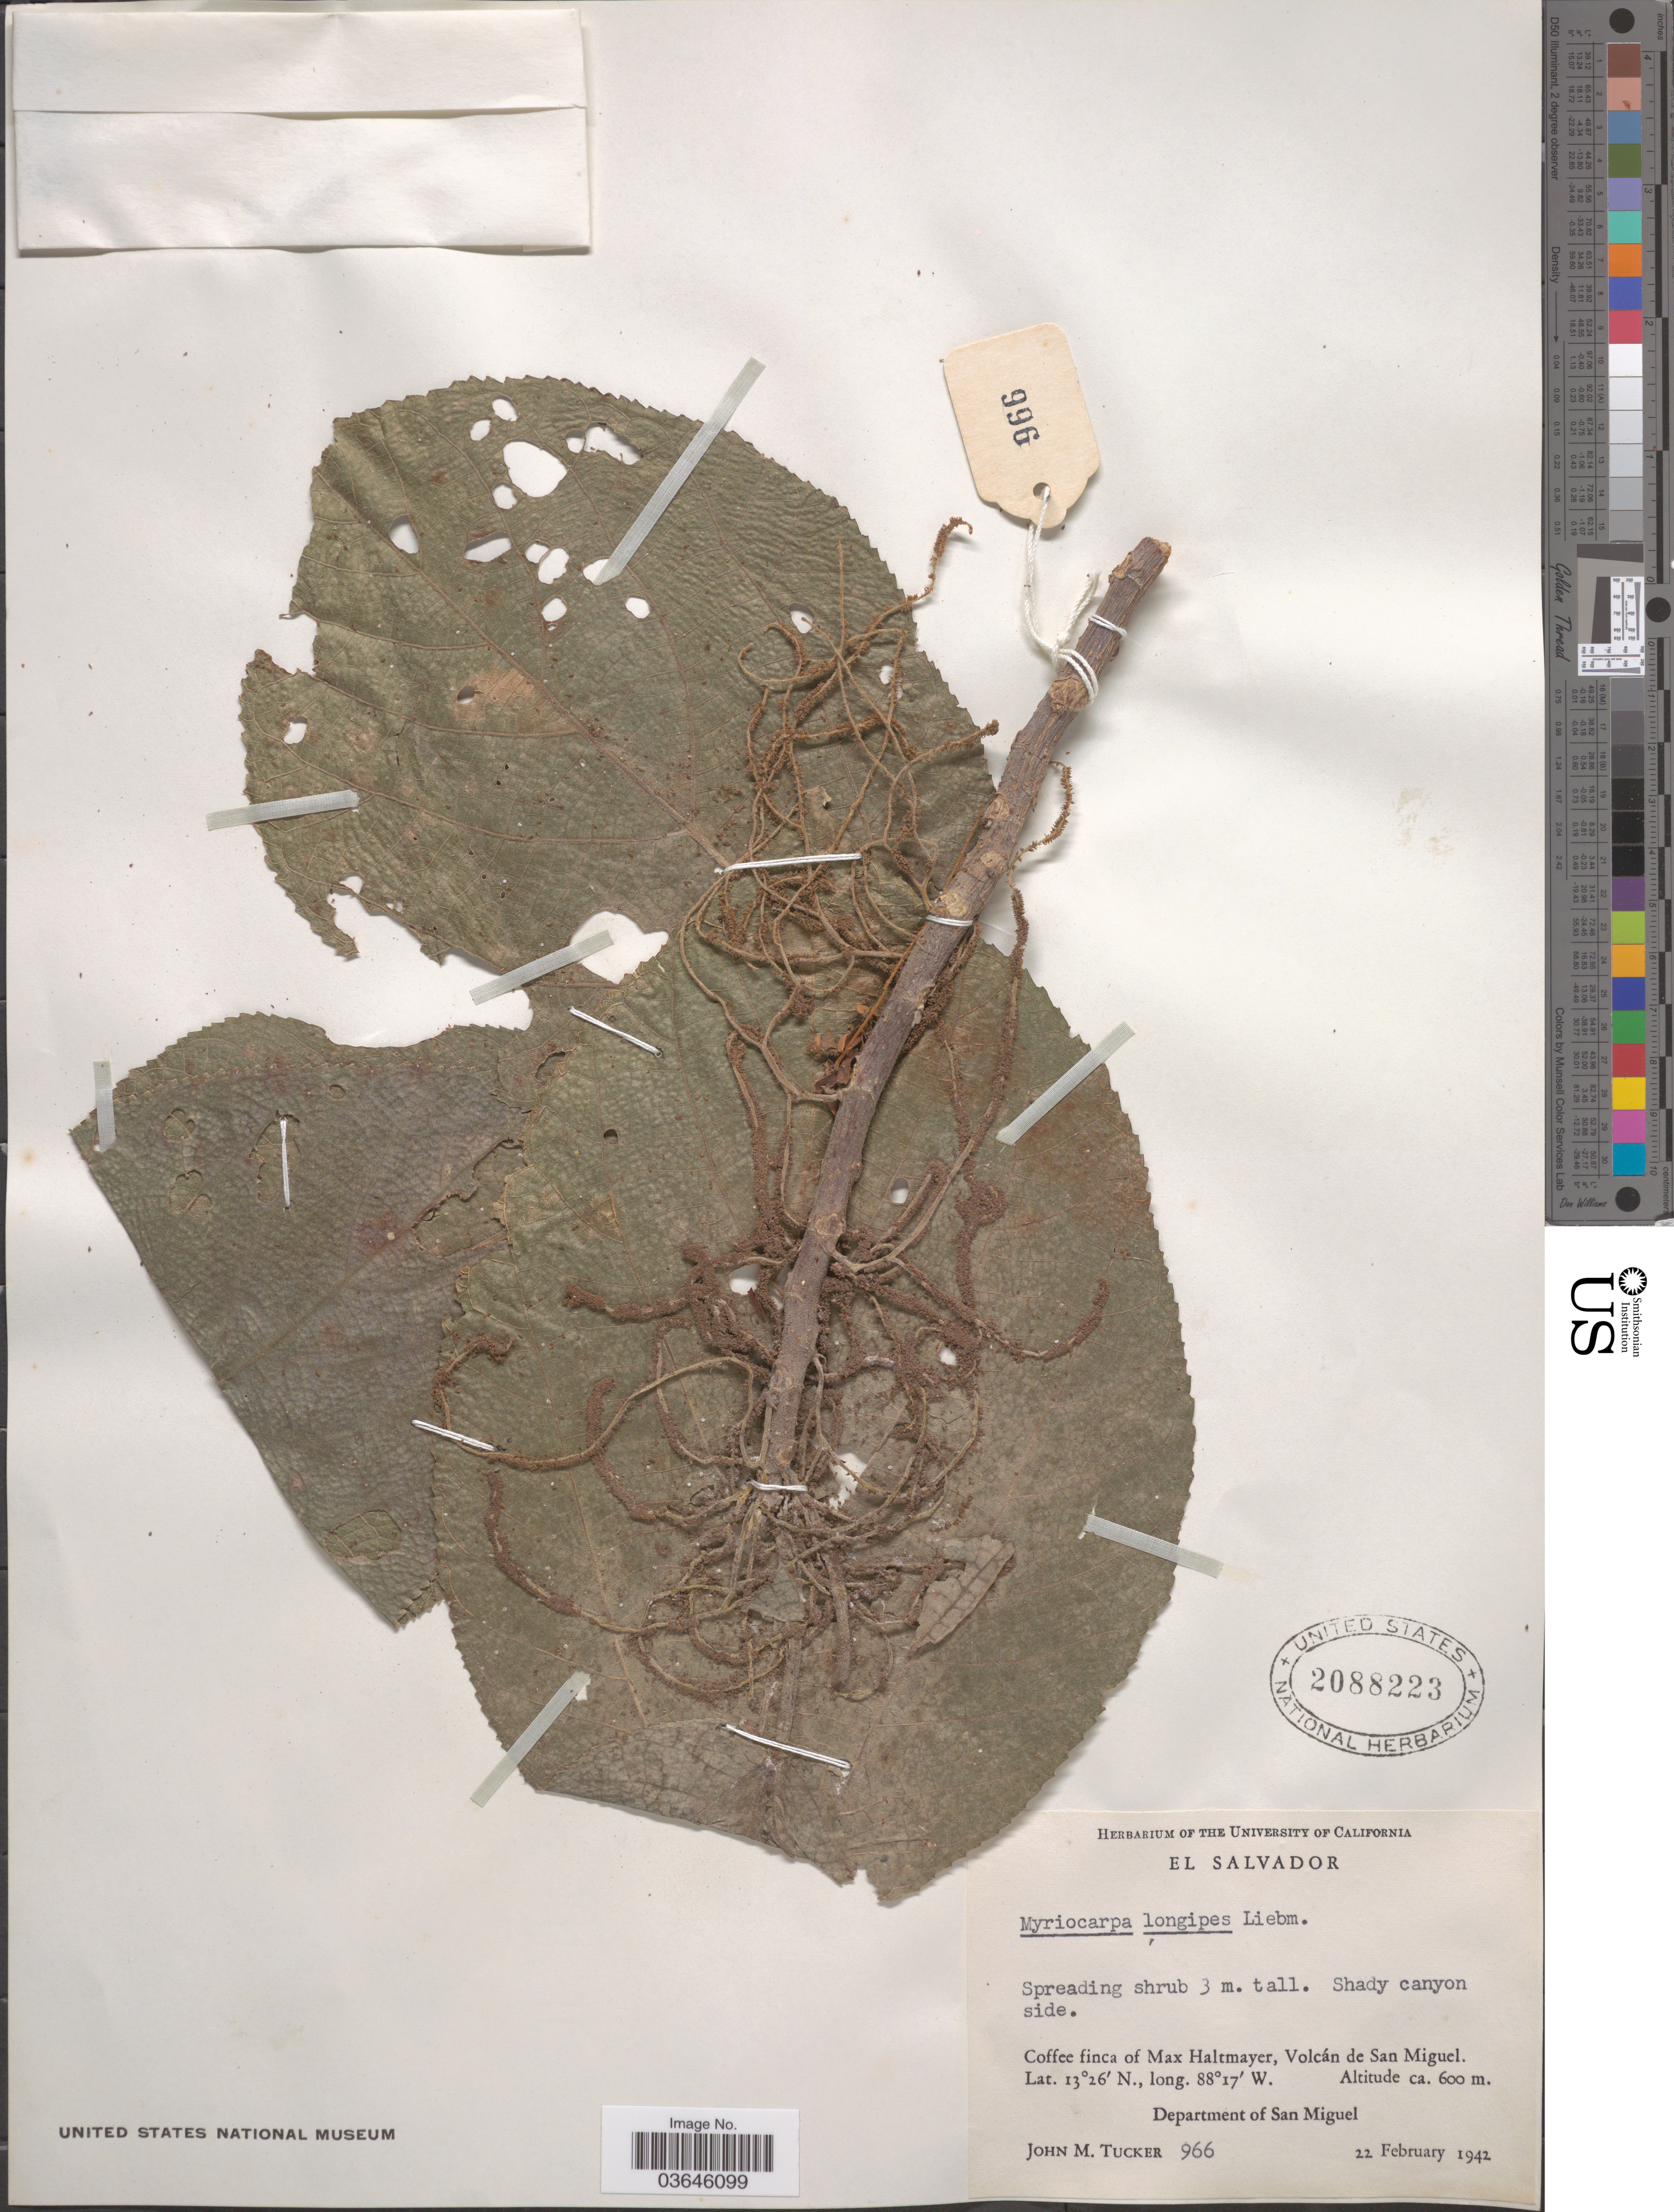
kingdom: Plantae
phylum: Tracheophyta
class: Magnoliopsida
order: Rosales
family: Urticaceae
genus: Myriocarpa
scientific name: Myriocarpa longipes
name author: Liebm.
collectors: J. M. Tucker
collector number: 966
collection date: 1942-02-22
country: El Salvador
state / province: San Miguel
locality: Coffee finca of Max Haltmayer, Volcán de San Miguel. Department of San Miguel.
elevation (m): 600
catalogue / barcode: US 2088223